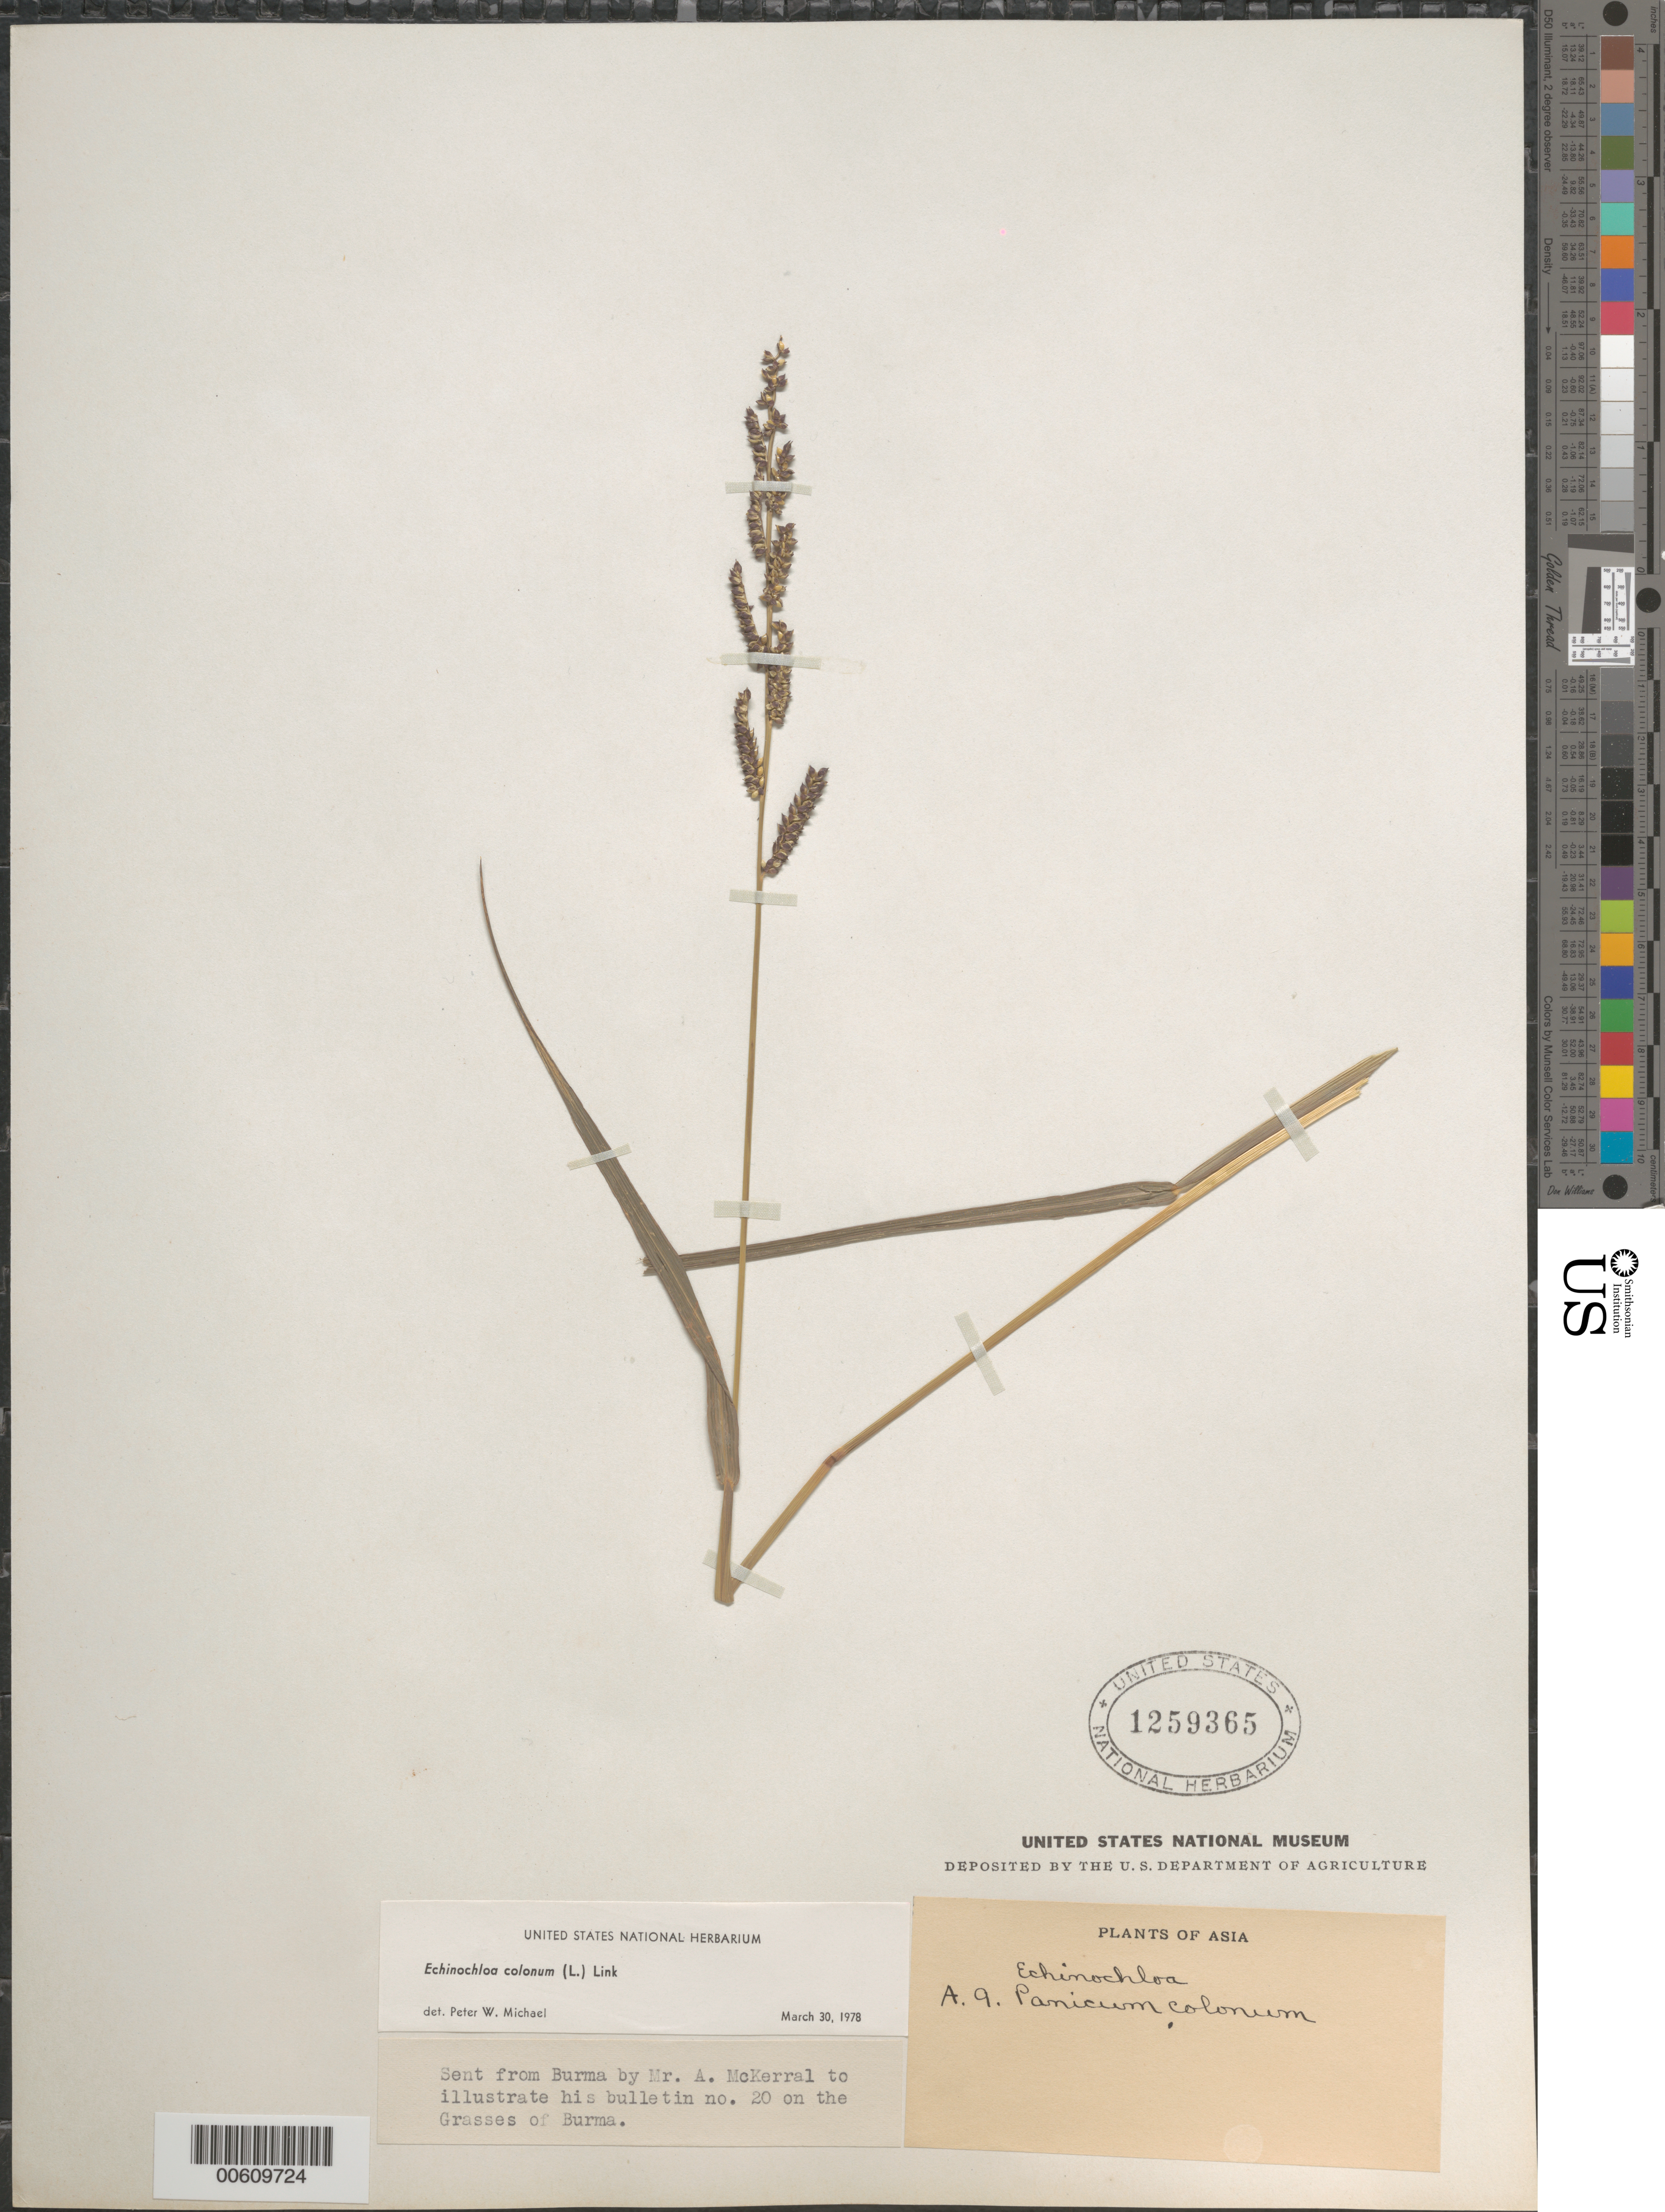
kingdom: Plantae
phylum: Tracheophyta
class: Liliopsida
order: Poales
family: Poaceae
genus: Echinochloa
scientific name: Echinochloa colona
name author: (L.) Link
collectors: A. McKerral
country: Myanmar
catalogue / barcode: US 1259365